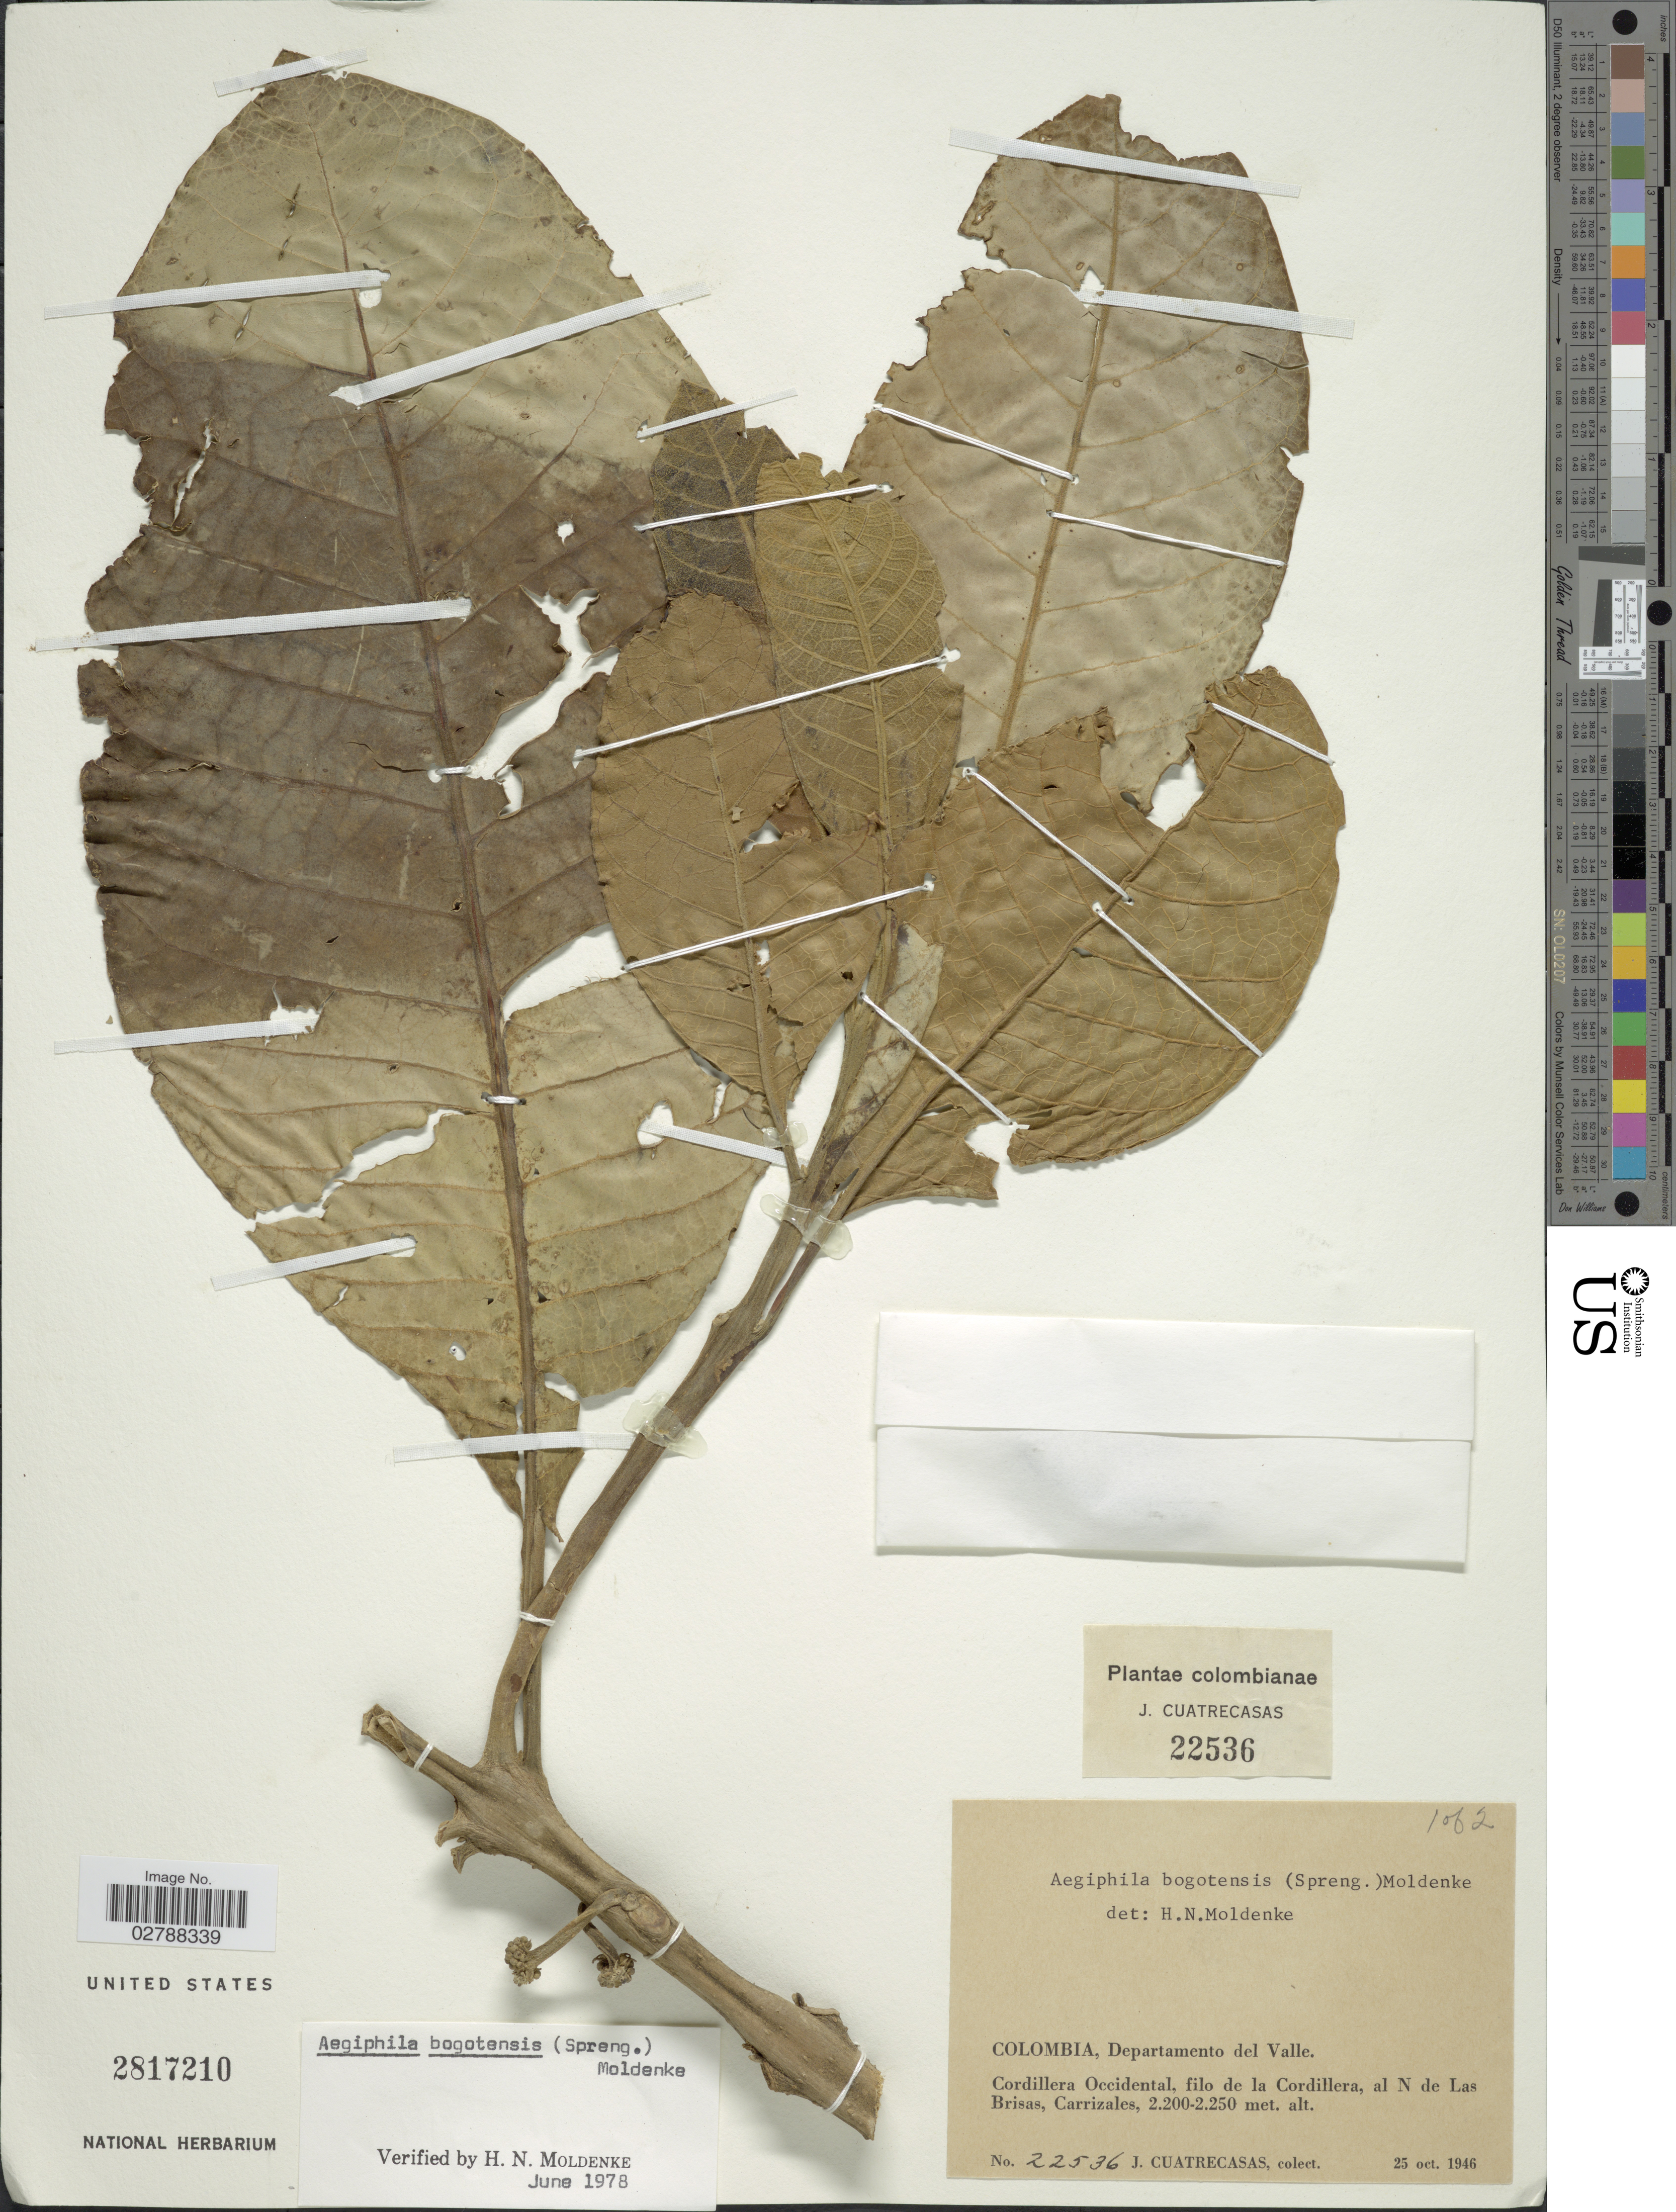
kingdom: Plantae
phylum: Tracheophyta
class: Magnoliopsida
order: Lamiales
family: Lamiaceae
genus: Aegiphila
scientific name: Aegiphila bogotensis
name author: (Spreng.) Moldenke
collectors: J. Cuatrecasas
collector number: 22536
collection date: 1946-10-25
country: Colombia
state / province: Valle del Cauca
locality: Departamento del Valle, Cordillera Occidental, filo de la Cordillera, al N de Las Brisas, Carrizales.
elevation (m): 2200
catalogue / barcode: US 2817210